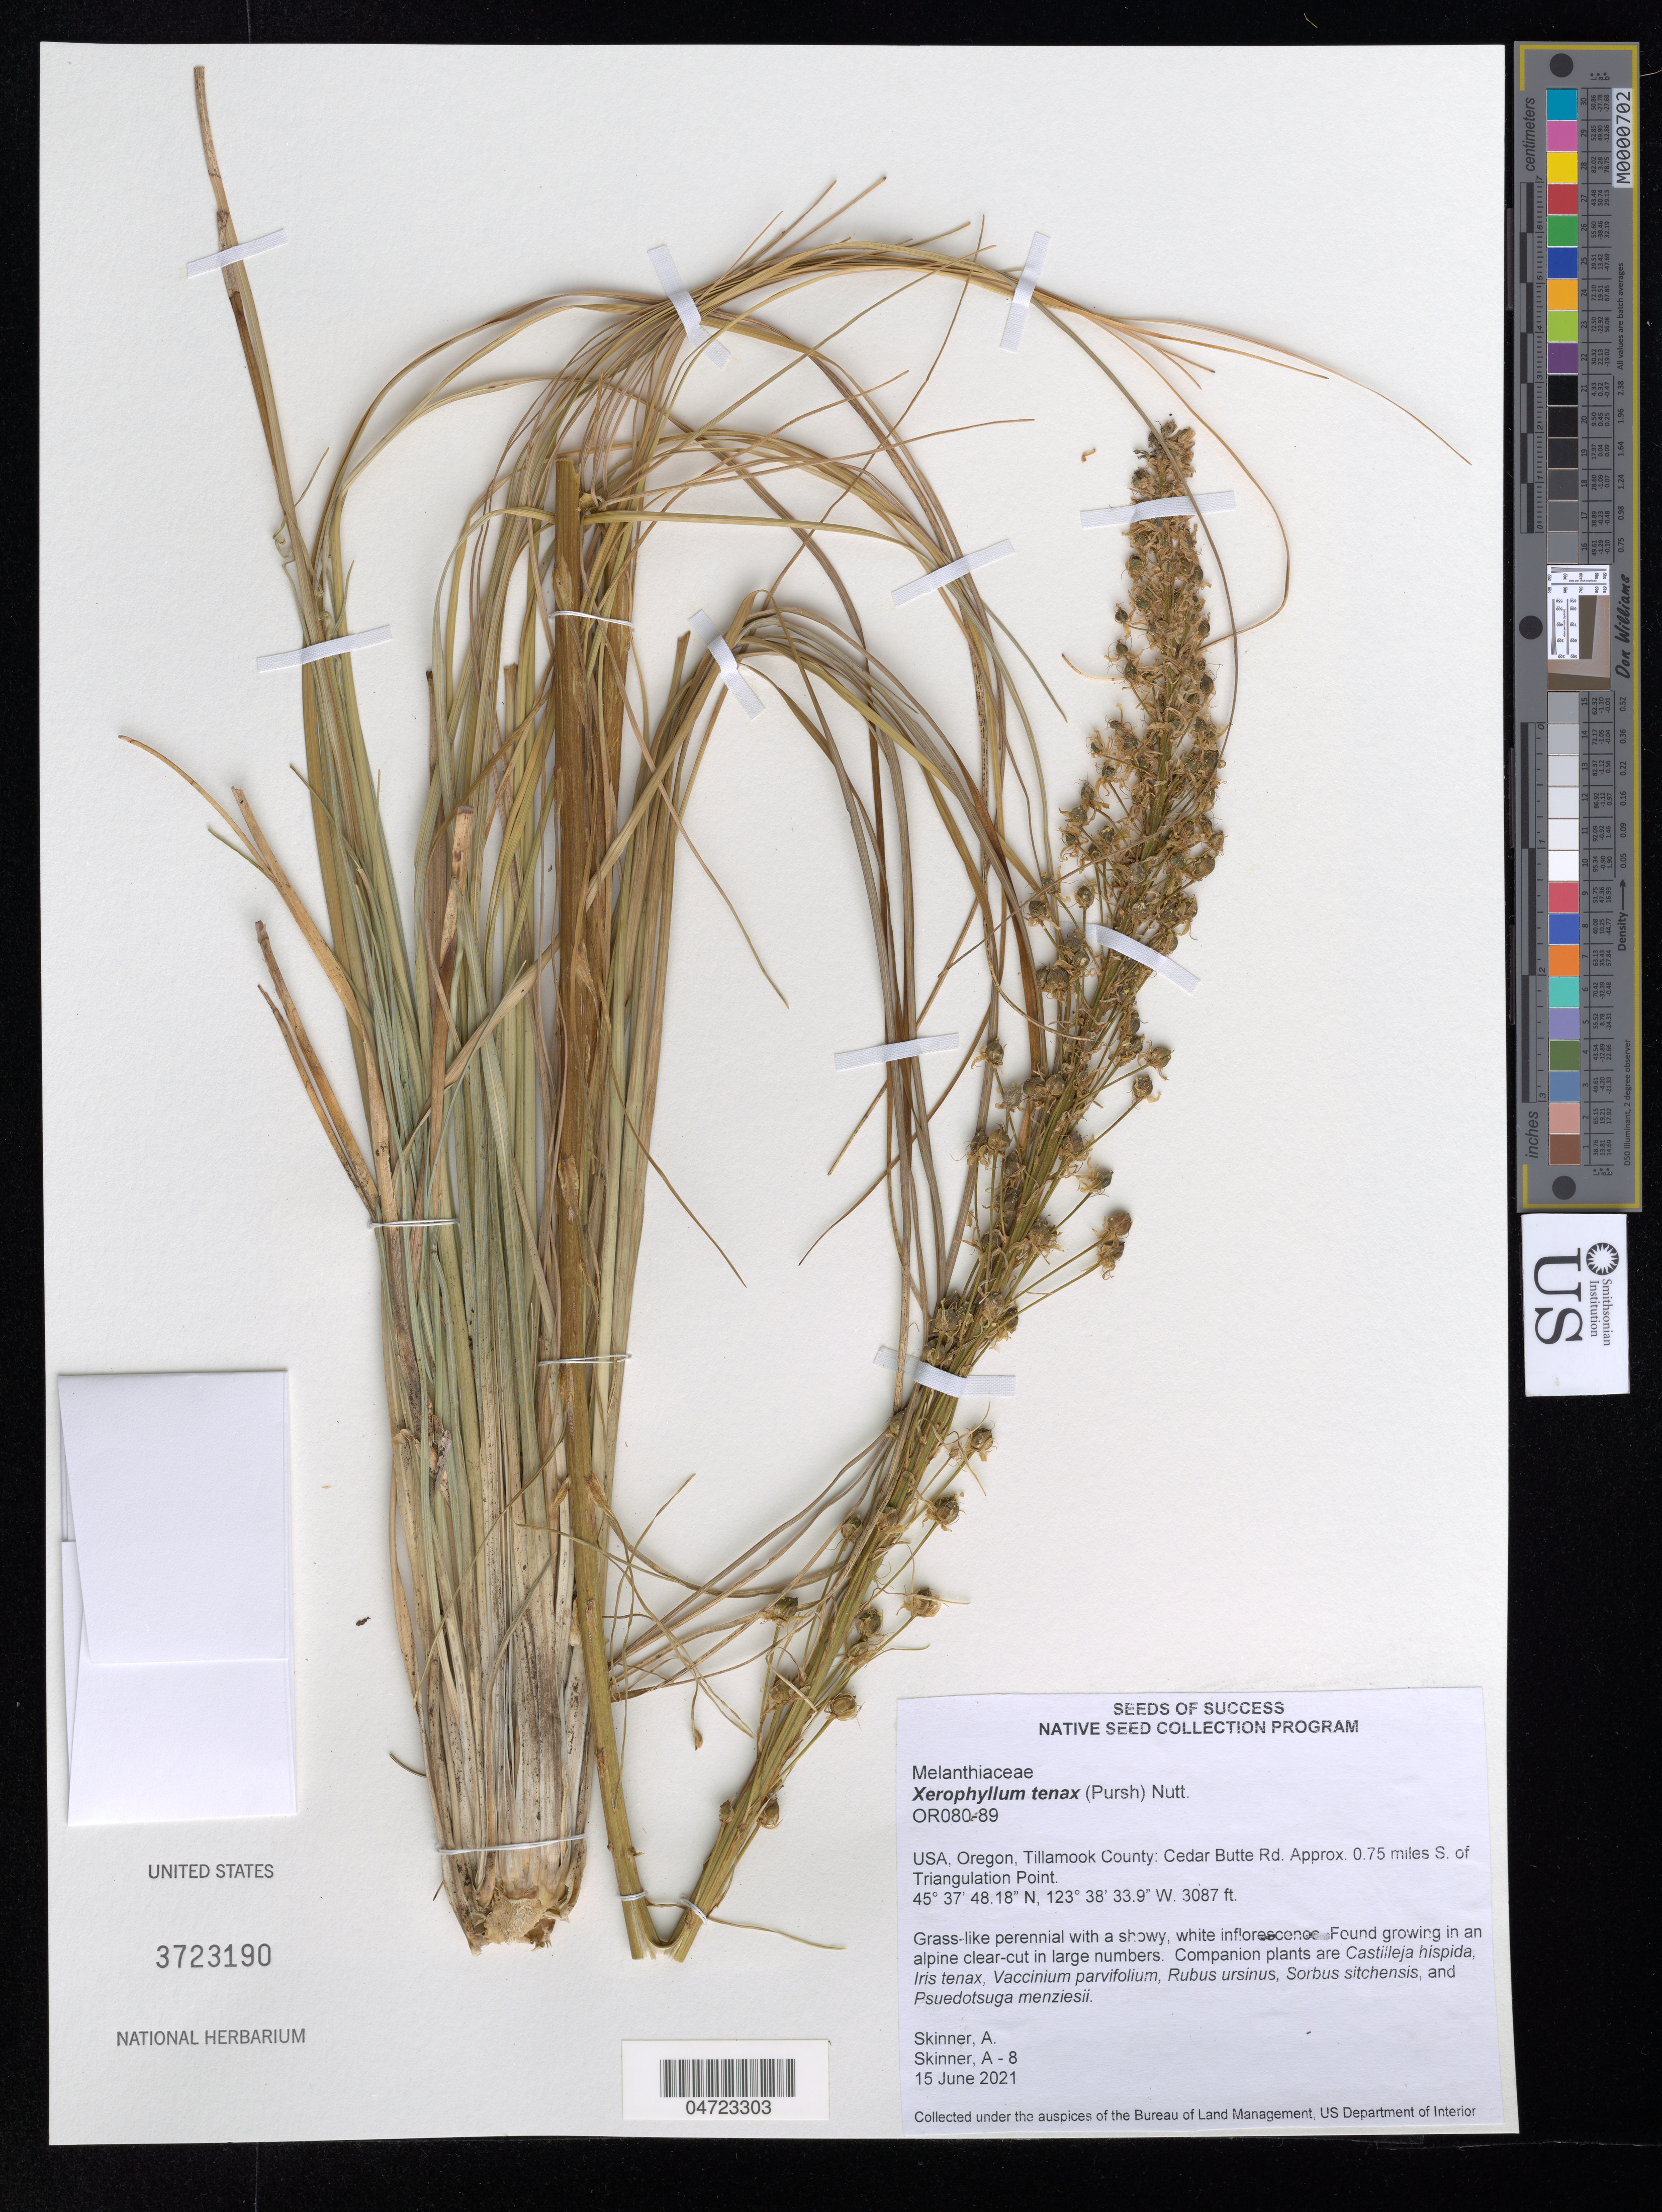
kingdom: Plantae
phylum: Tracheophyta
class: Liliopsida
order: Liliales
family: Melanthiaceae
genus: Xerophyllum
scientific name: Xerophyllum tenax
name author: (Pursh) Nutt.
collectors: A. Skinner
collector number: A-8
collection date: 2021-06-15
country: United States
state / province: Oregon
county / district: Tilamook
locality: Tillamook County: Cedar Butte Rd. Approx. 0.75 miles S. of Triangulation Point.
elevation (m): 941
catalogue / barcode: US 3723190